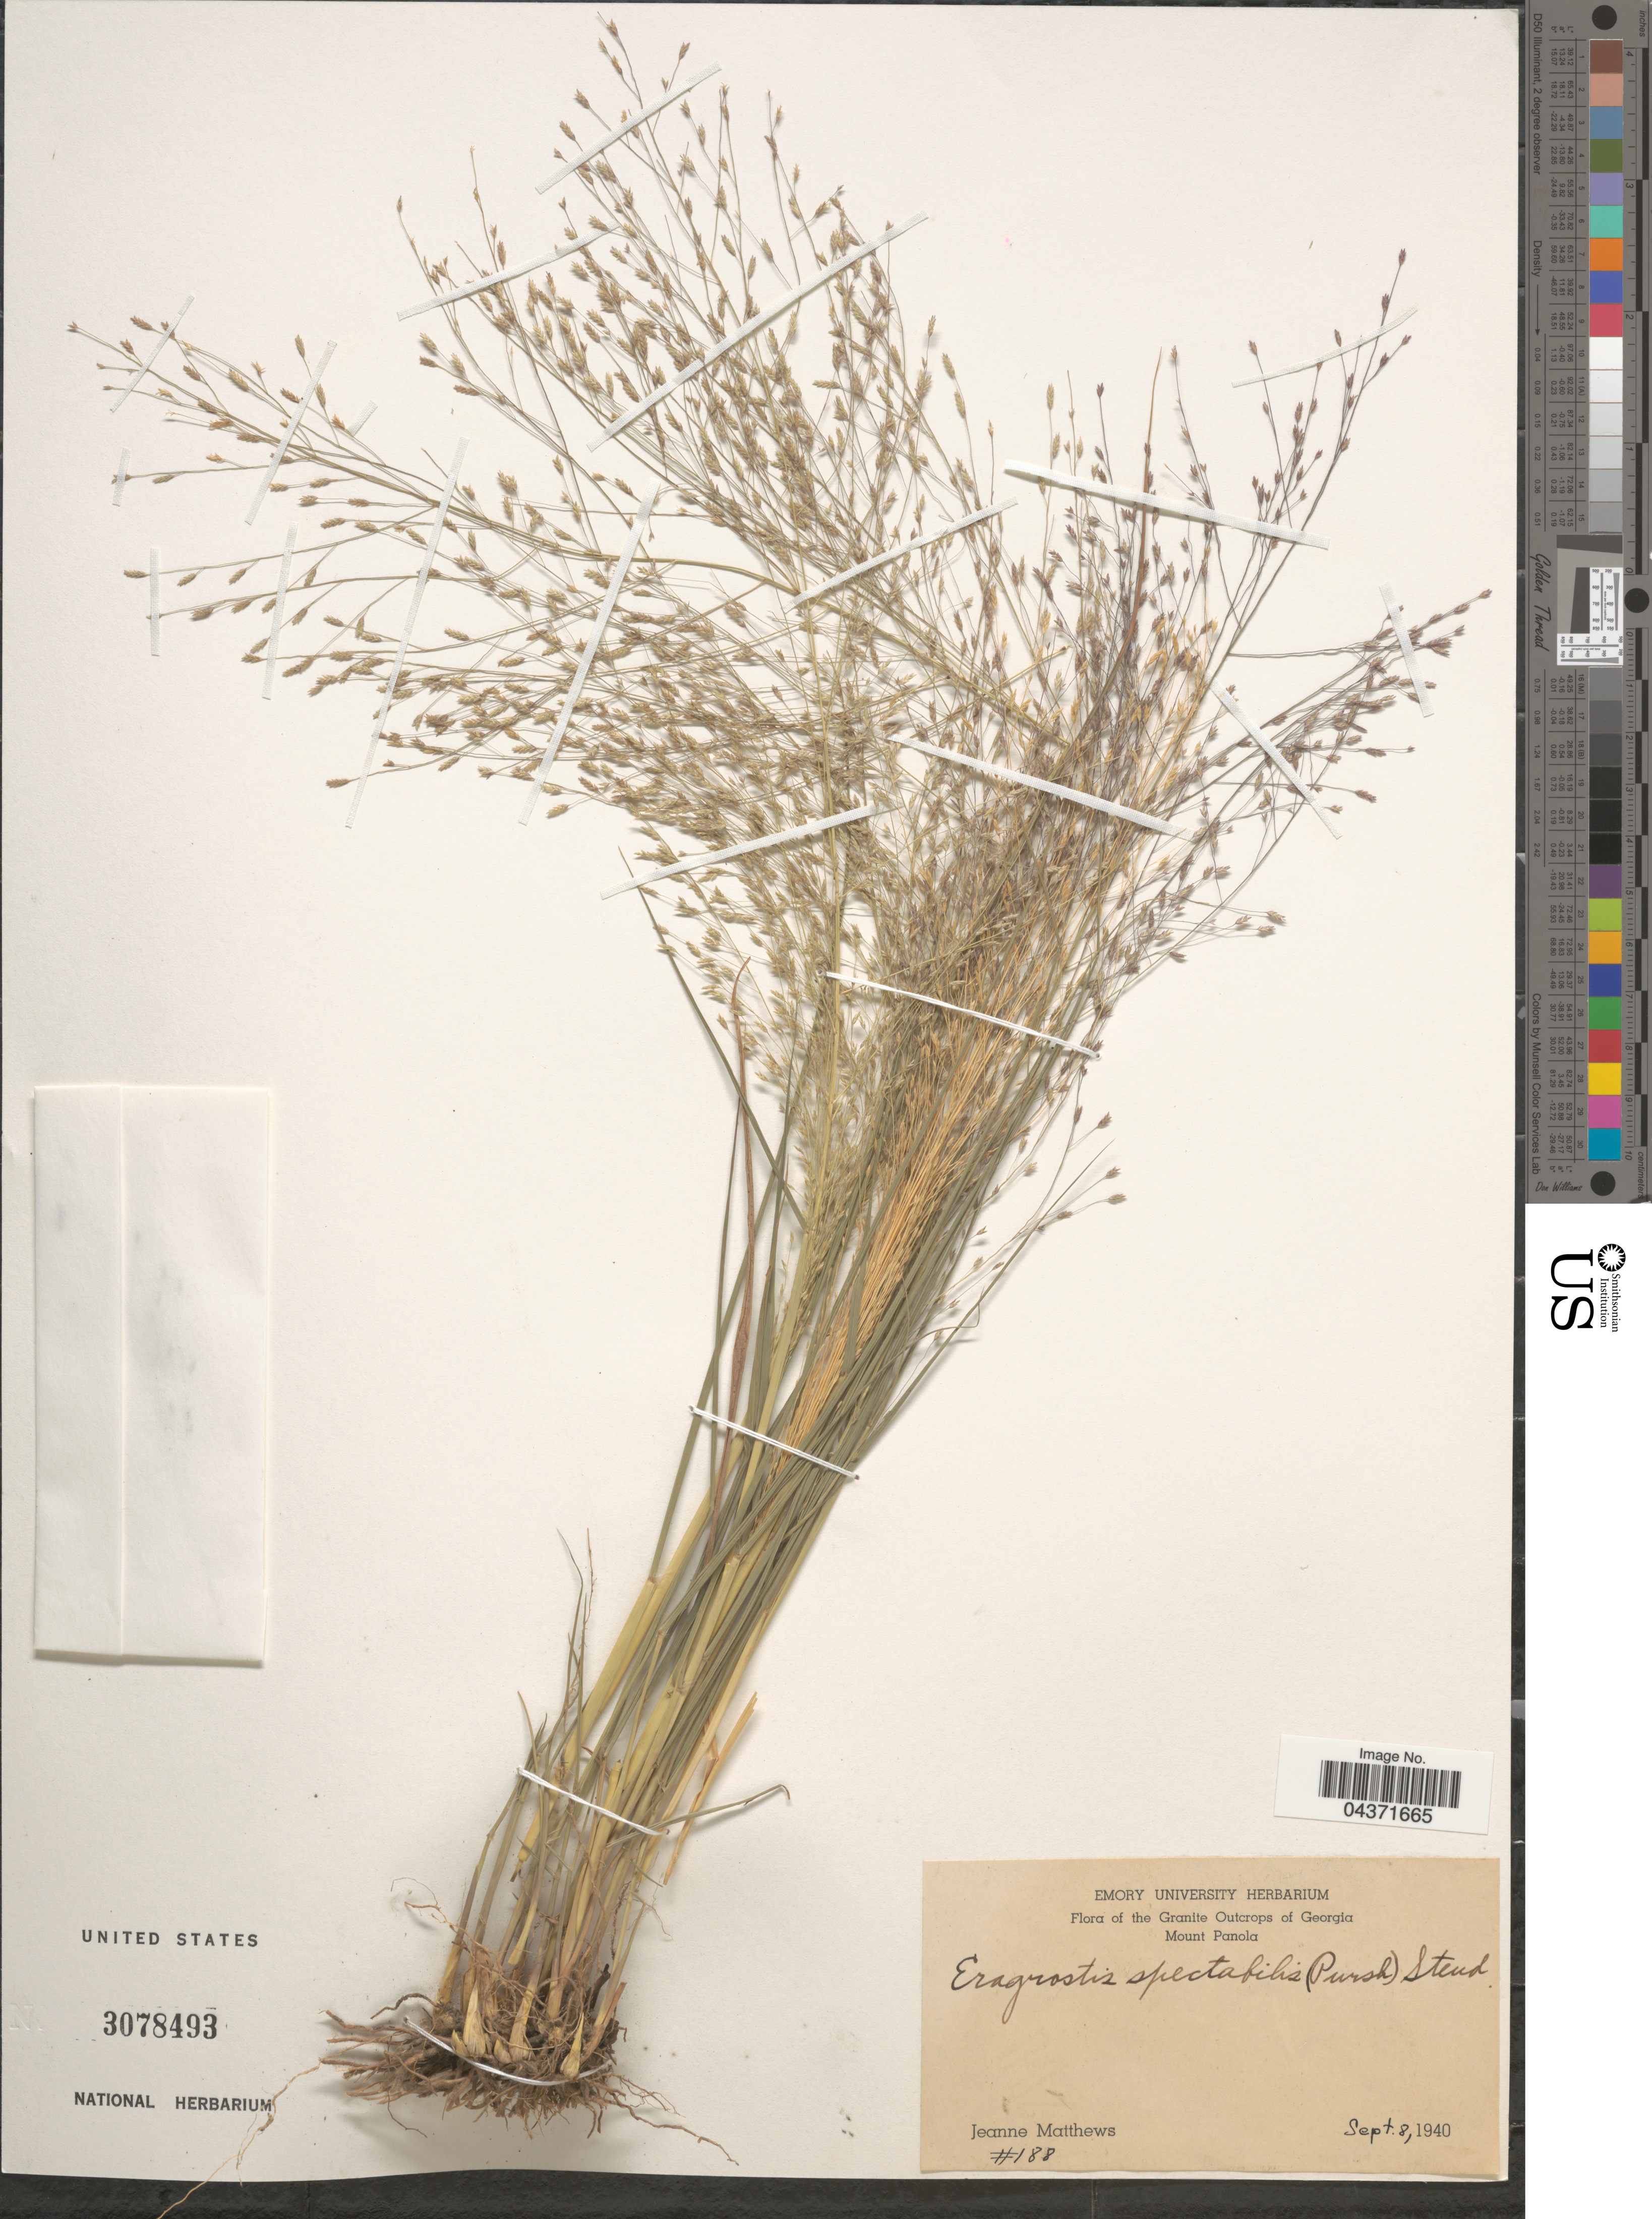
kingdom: Plantae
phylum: Tracheophyta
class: Liliopsida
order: Poales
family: Poaceae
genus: Eragrostis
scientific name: Eragrostis spectabilis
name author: (Pursh) Steud.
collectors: J. F. Matthews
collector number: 188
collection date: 1940-09-08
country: United States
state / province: Georgia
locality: The Granite of Georgia. Mount Panola.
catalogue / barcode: US 3078493